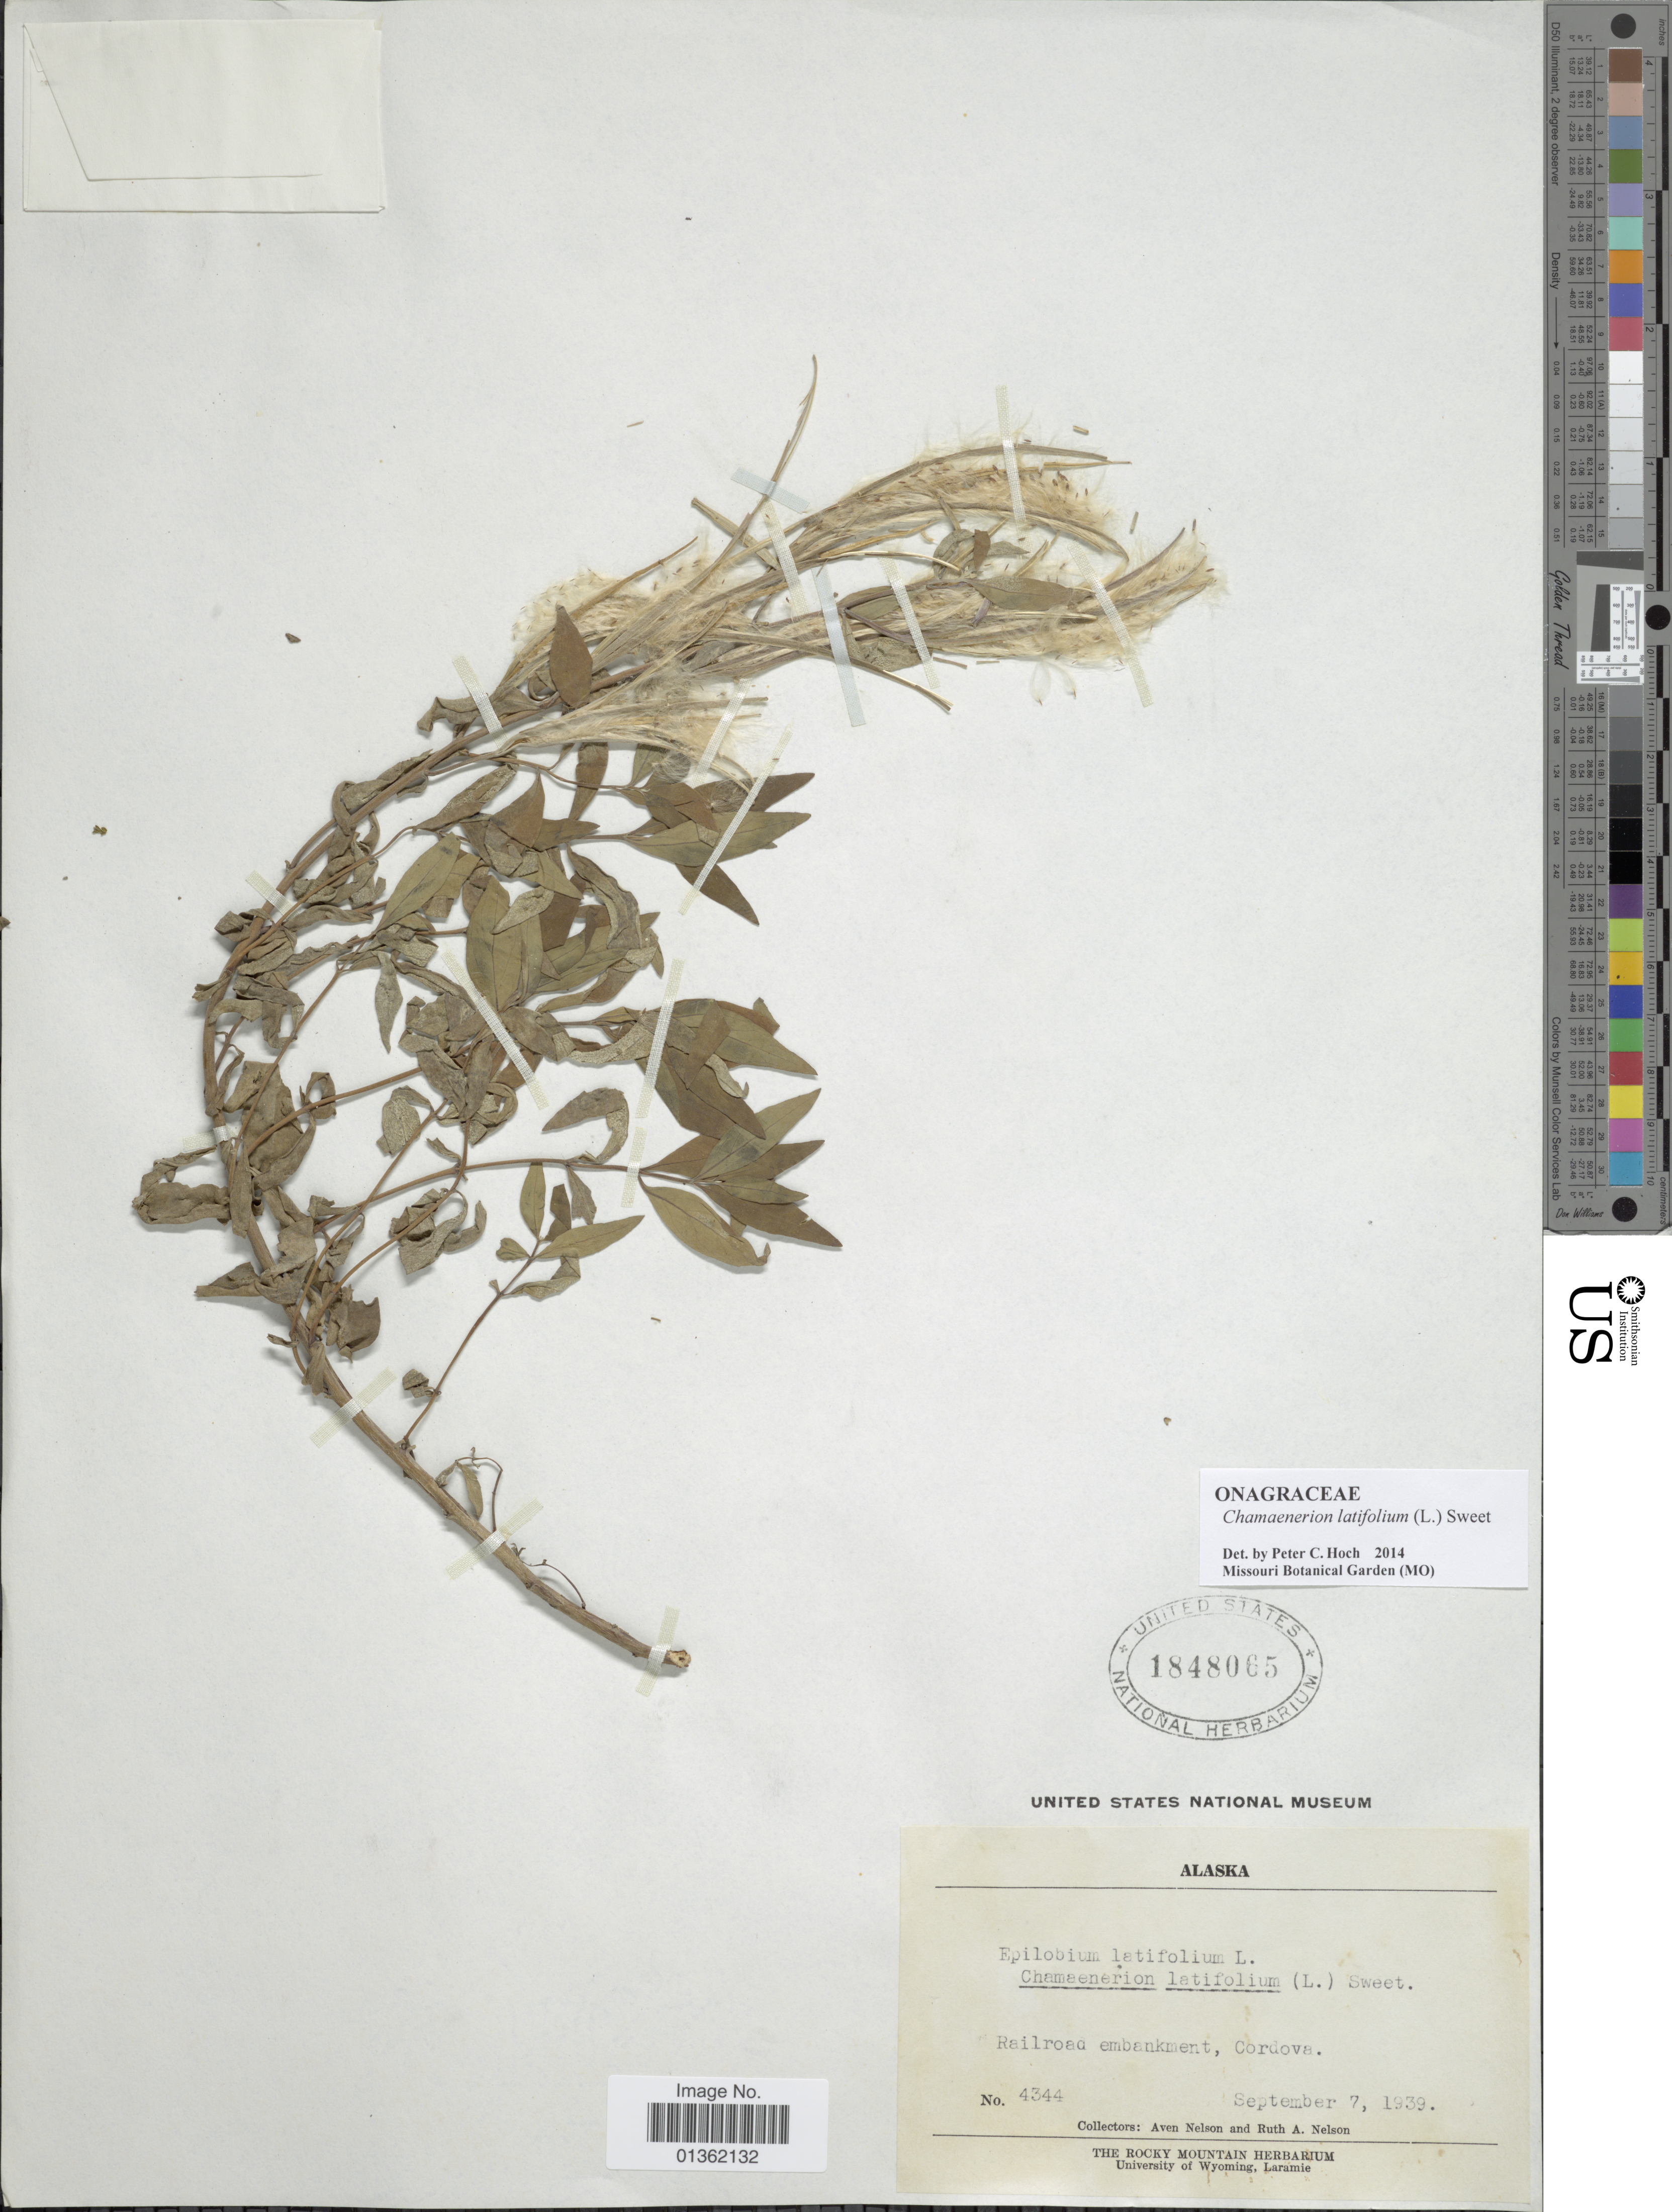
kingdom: Plantae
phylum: Tracheophyta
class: Magnoliopsida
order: Myrtales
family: Onagraceae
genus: Chamaenerion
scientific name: Chamaenerion latifolium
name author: (L.) Th. Fr. & Lange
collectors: A. Nelson & R. A. Nelson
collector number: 4344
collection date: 1939-09-07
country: United States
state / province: Alaska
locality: Cordova.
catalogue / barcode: US 1848065